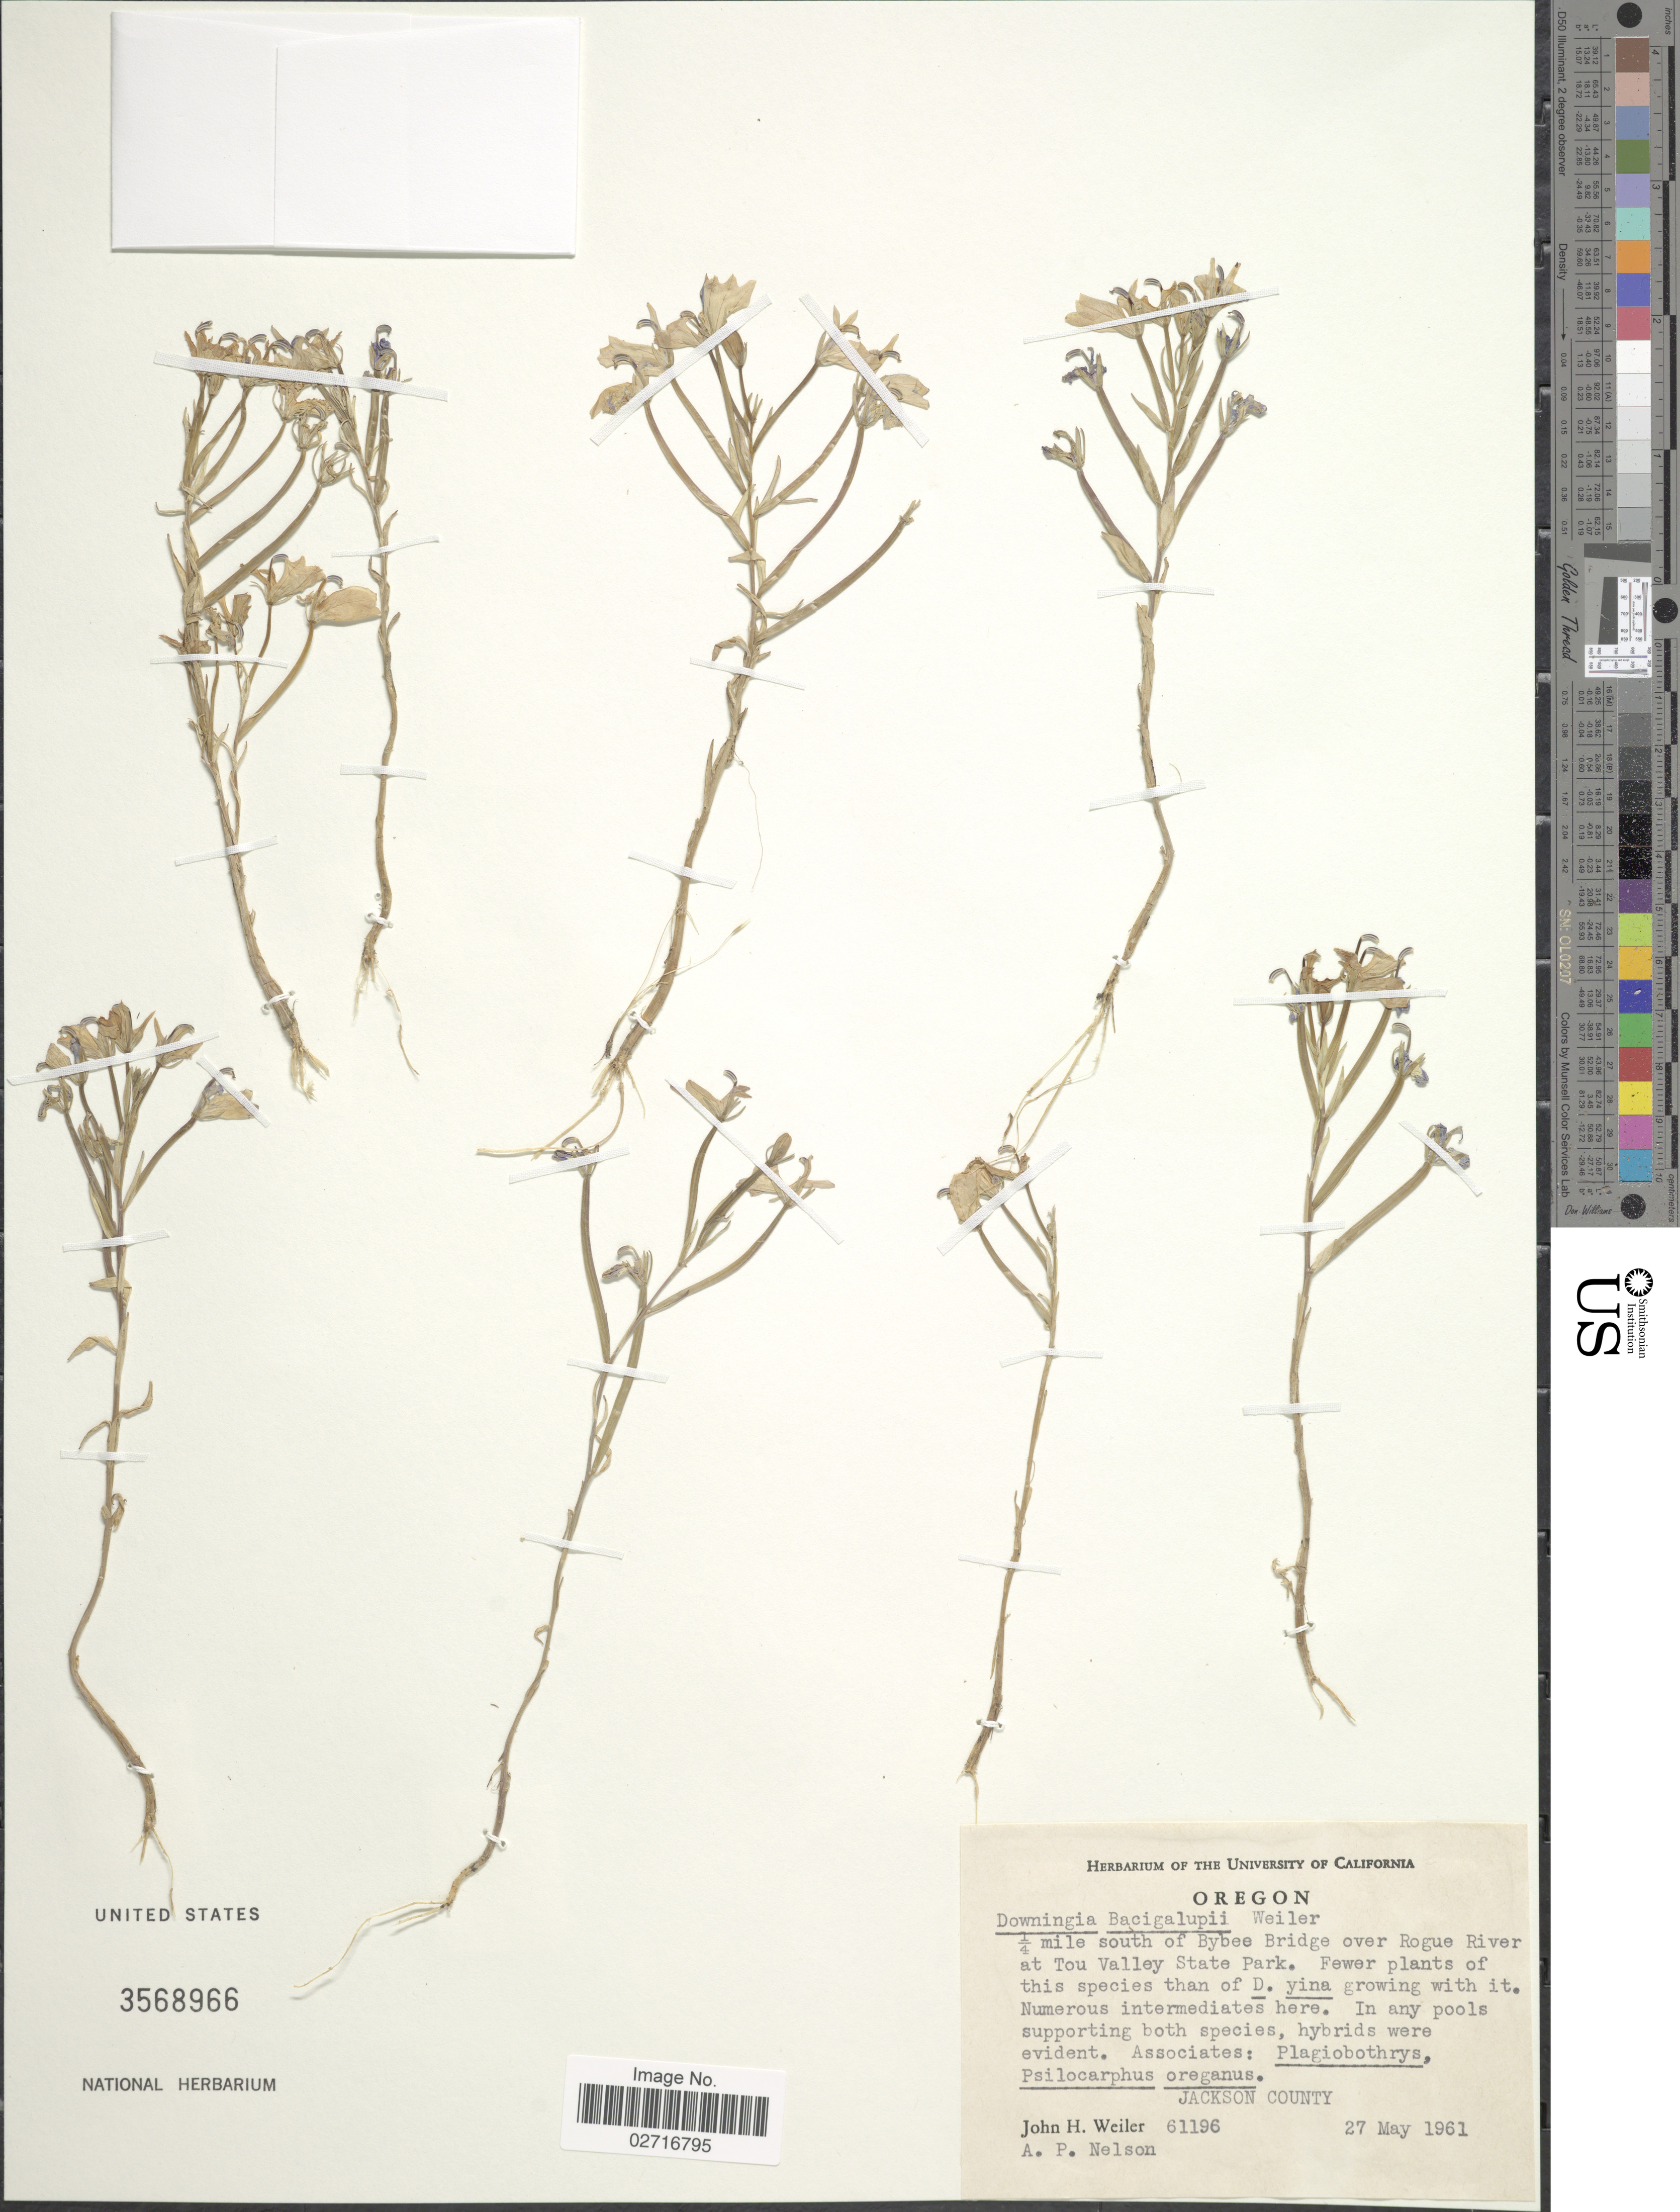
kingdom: Plantae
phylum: Tracheophyta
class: Magnoliopsida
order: Asterales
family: Campanulaceae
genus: Downingia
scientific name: Downingia bacigalupii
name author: Weiler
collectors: J. H. Weiler & A. Nelson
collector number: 61196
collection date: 1961-05-27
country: United States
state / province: Oregon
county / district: Jackson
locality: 1/4 mile south of Bybee Bridge over Rogue River at Tou Valley State Park, Jackson County.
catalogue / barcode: US 3568966